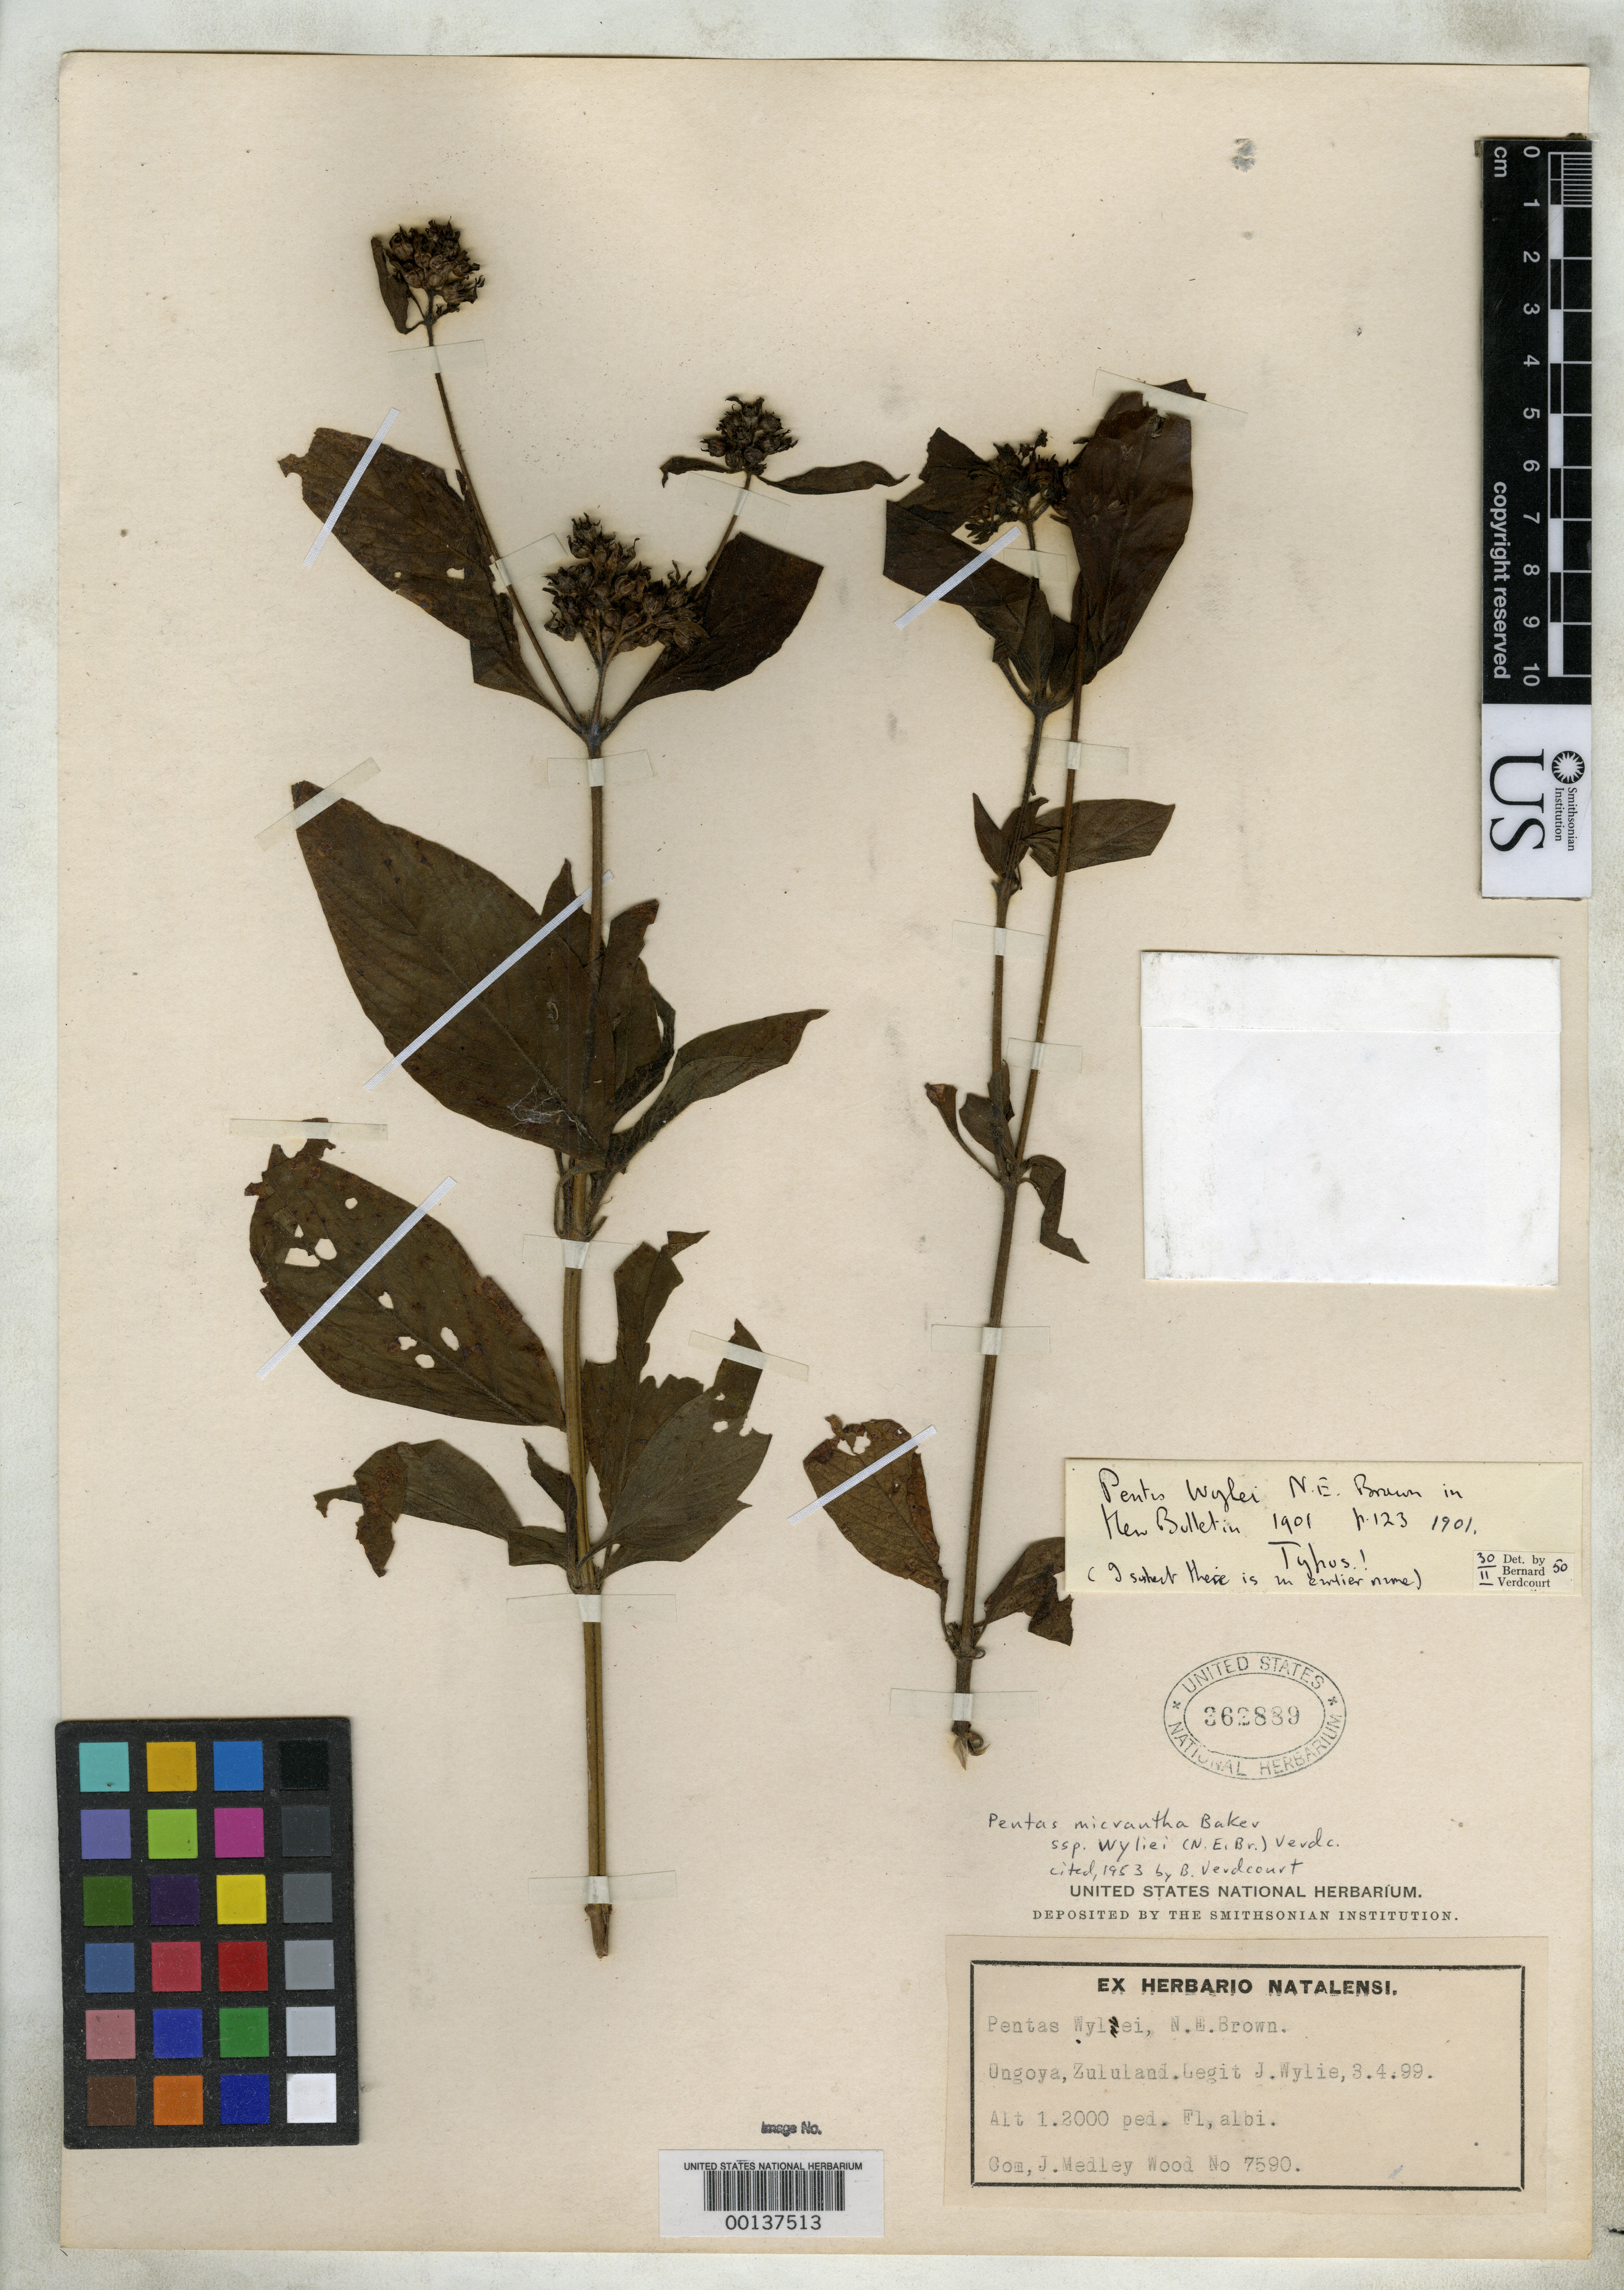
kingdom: Plantae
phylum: Tracheophyta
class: Magnoliopsida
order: Gentianales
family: Rubiaceae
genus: Pentas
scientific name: Pentas wyliei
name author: N.E. Br.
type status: Isotype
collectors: J. Wylie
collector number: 7590 J.M. Wood No.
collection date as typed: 03 Apr 1899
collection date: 1899-04-03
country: South Africa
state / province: KwaZulu-Natal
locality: Ungoya, Zululan; alt. 1000-2000 ft.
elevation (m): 305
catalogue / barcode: US 362889